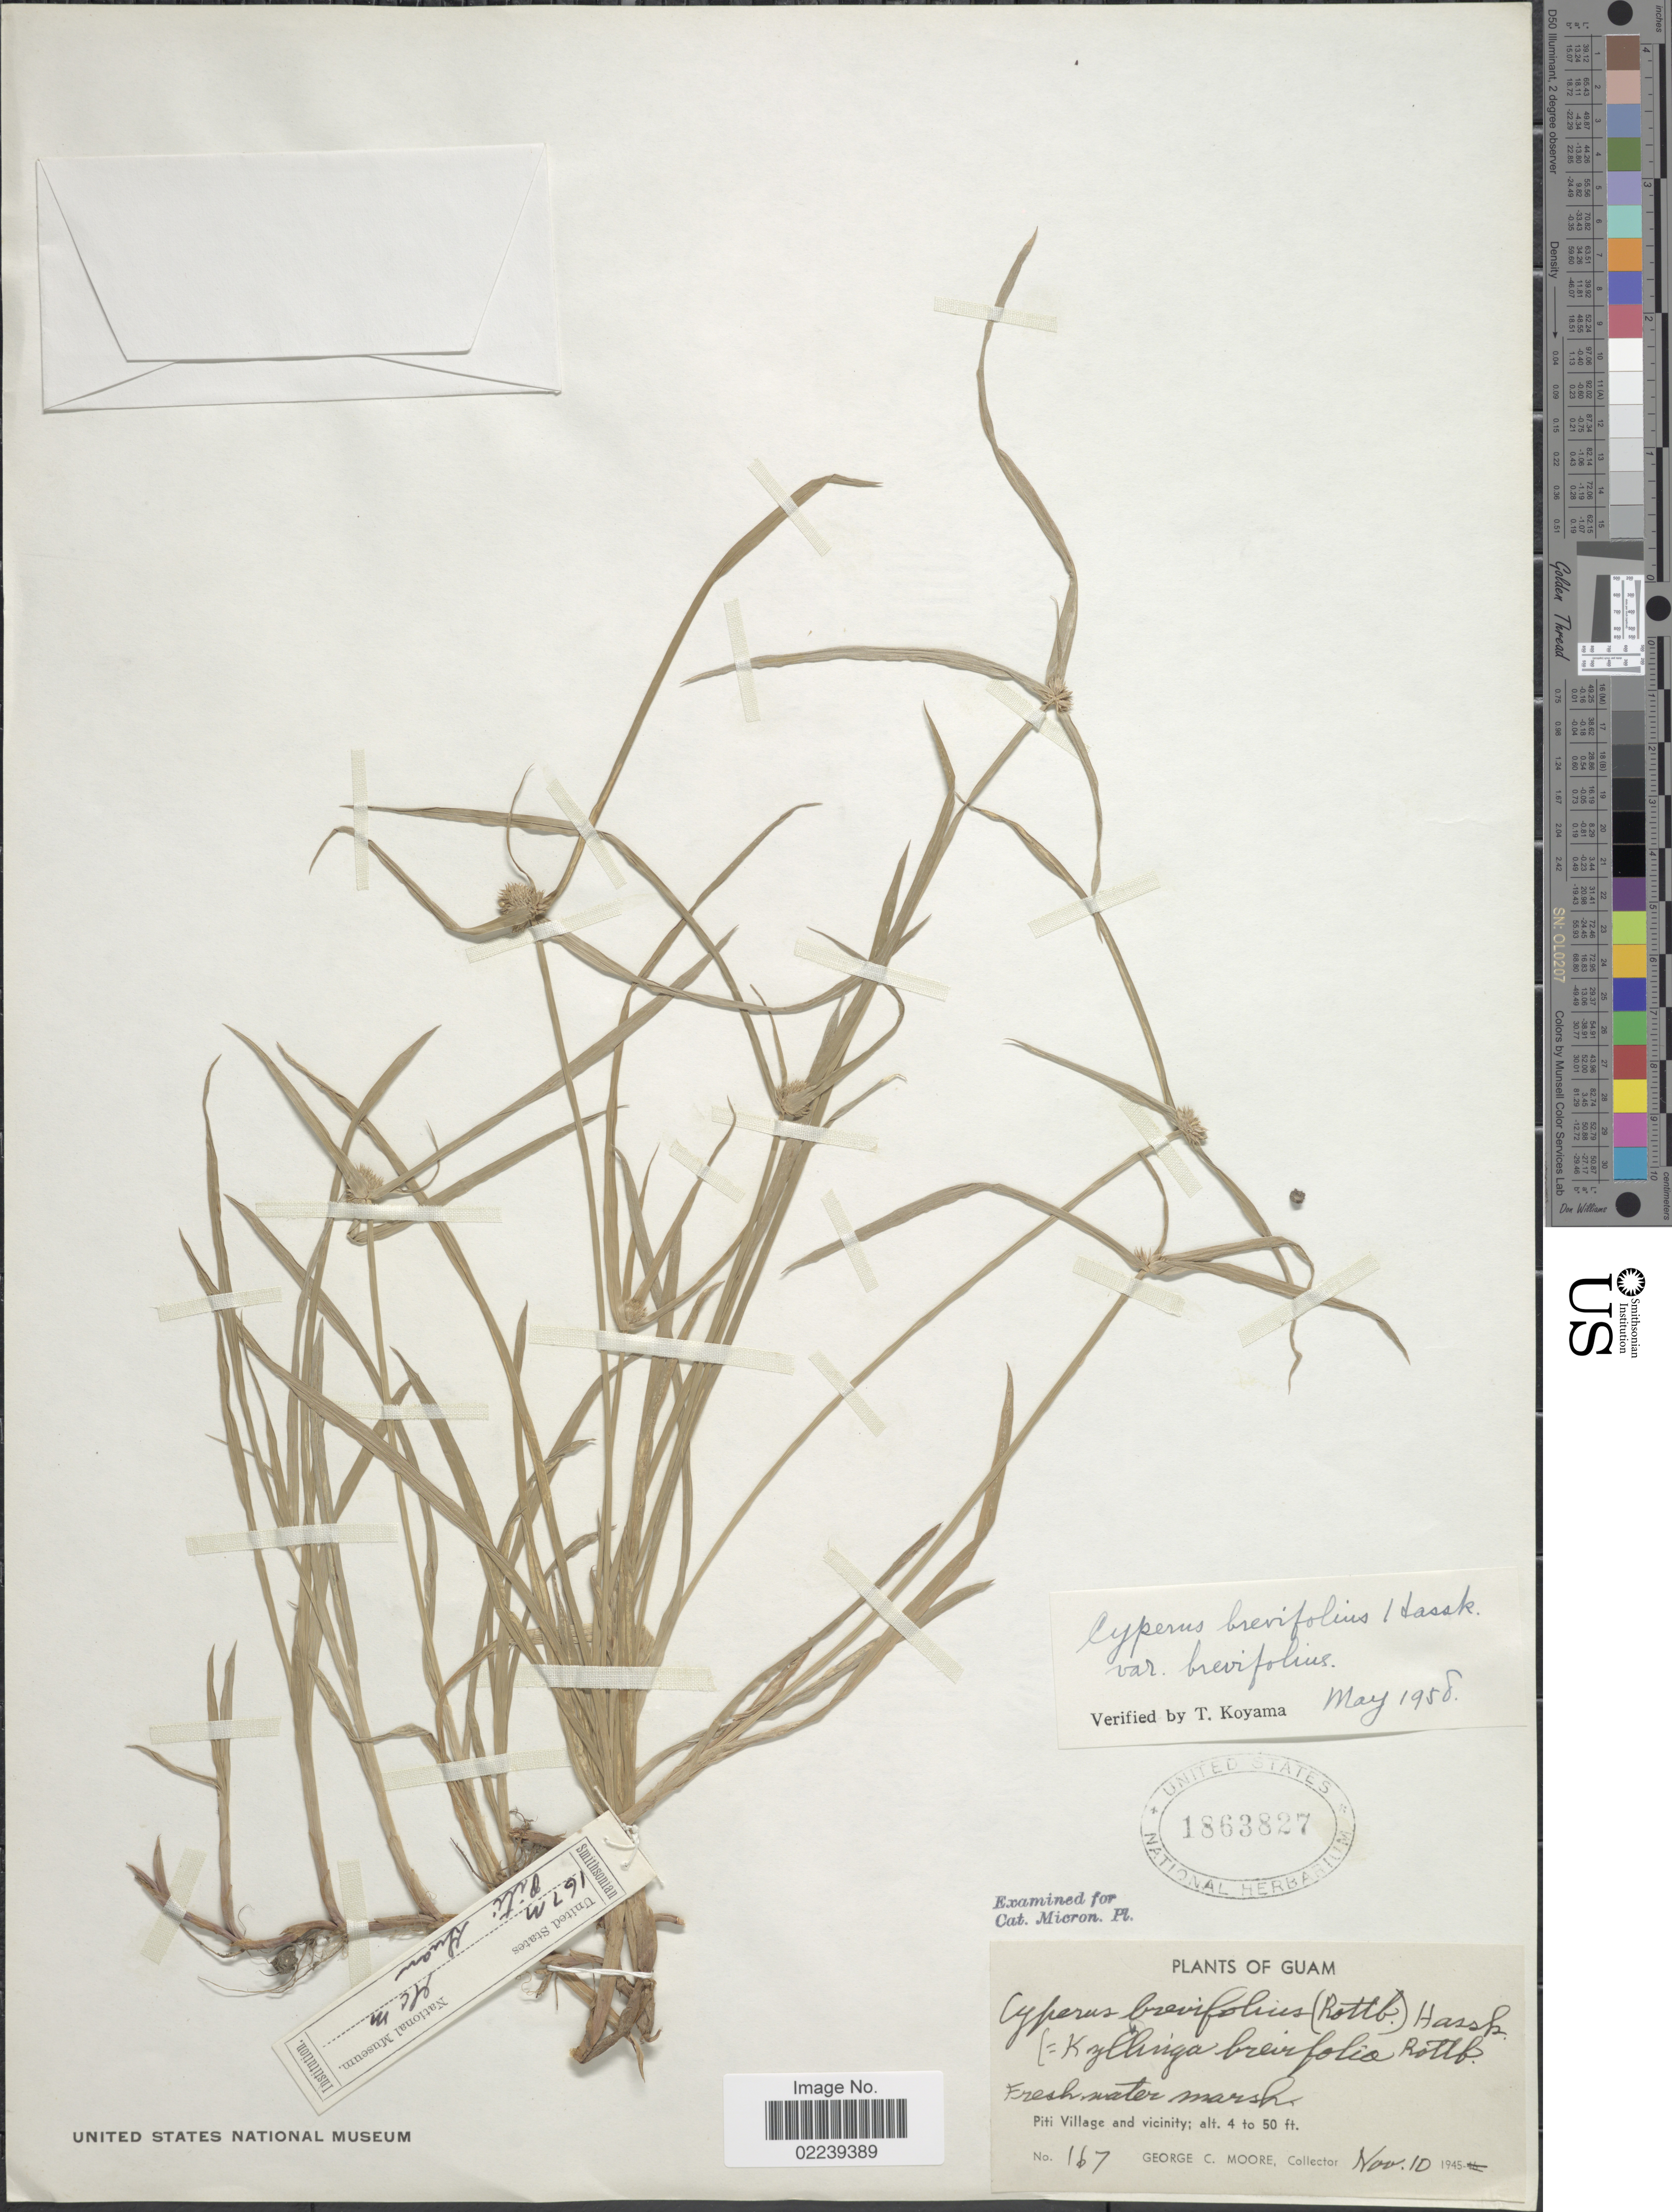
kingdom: Plantae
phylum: Tracheophyta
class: Liliopsida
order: Poales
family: Cyperaceae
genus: Cyperus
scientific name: Cyperus brevifolius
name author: (Rottb.) Hassk.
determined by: Strong, M. T., (US), Smithsonian Institution - National Museum of Natural History (UNITED STATES)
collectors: G. C. Moore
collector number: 167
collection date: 1945-11-10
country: Guam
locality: Freshwater marsh, Piti Village and vicinity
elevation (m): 1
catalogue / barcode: US 1863827